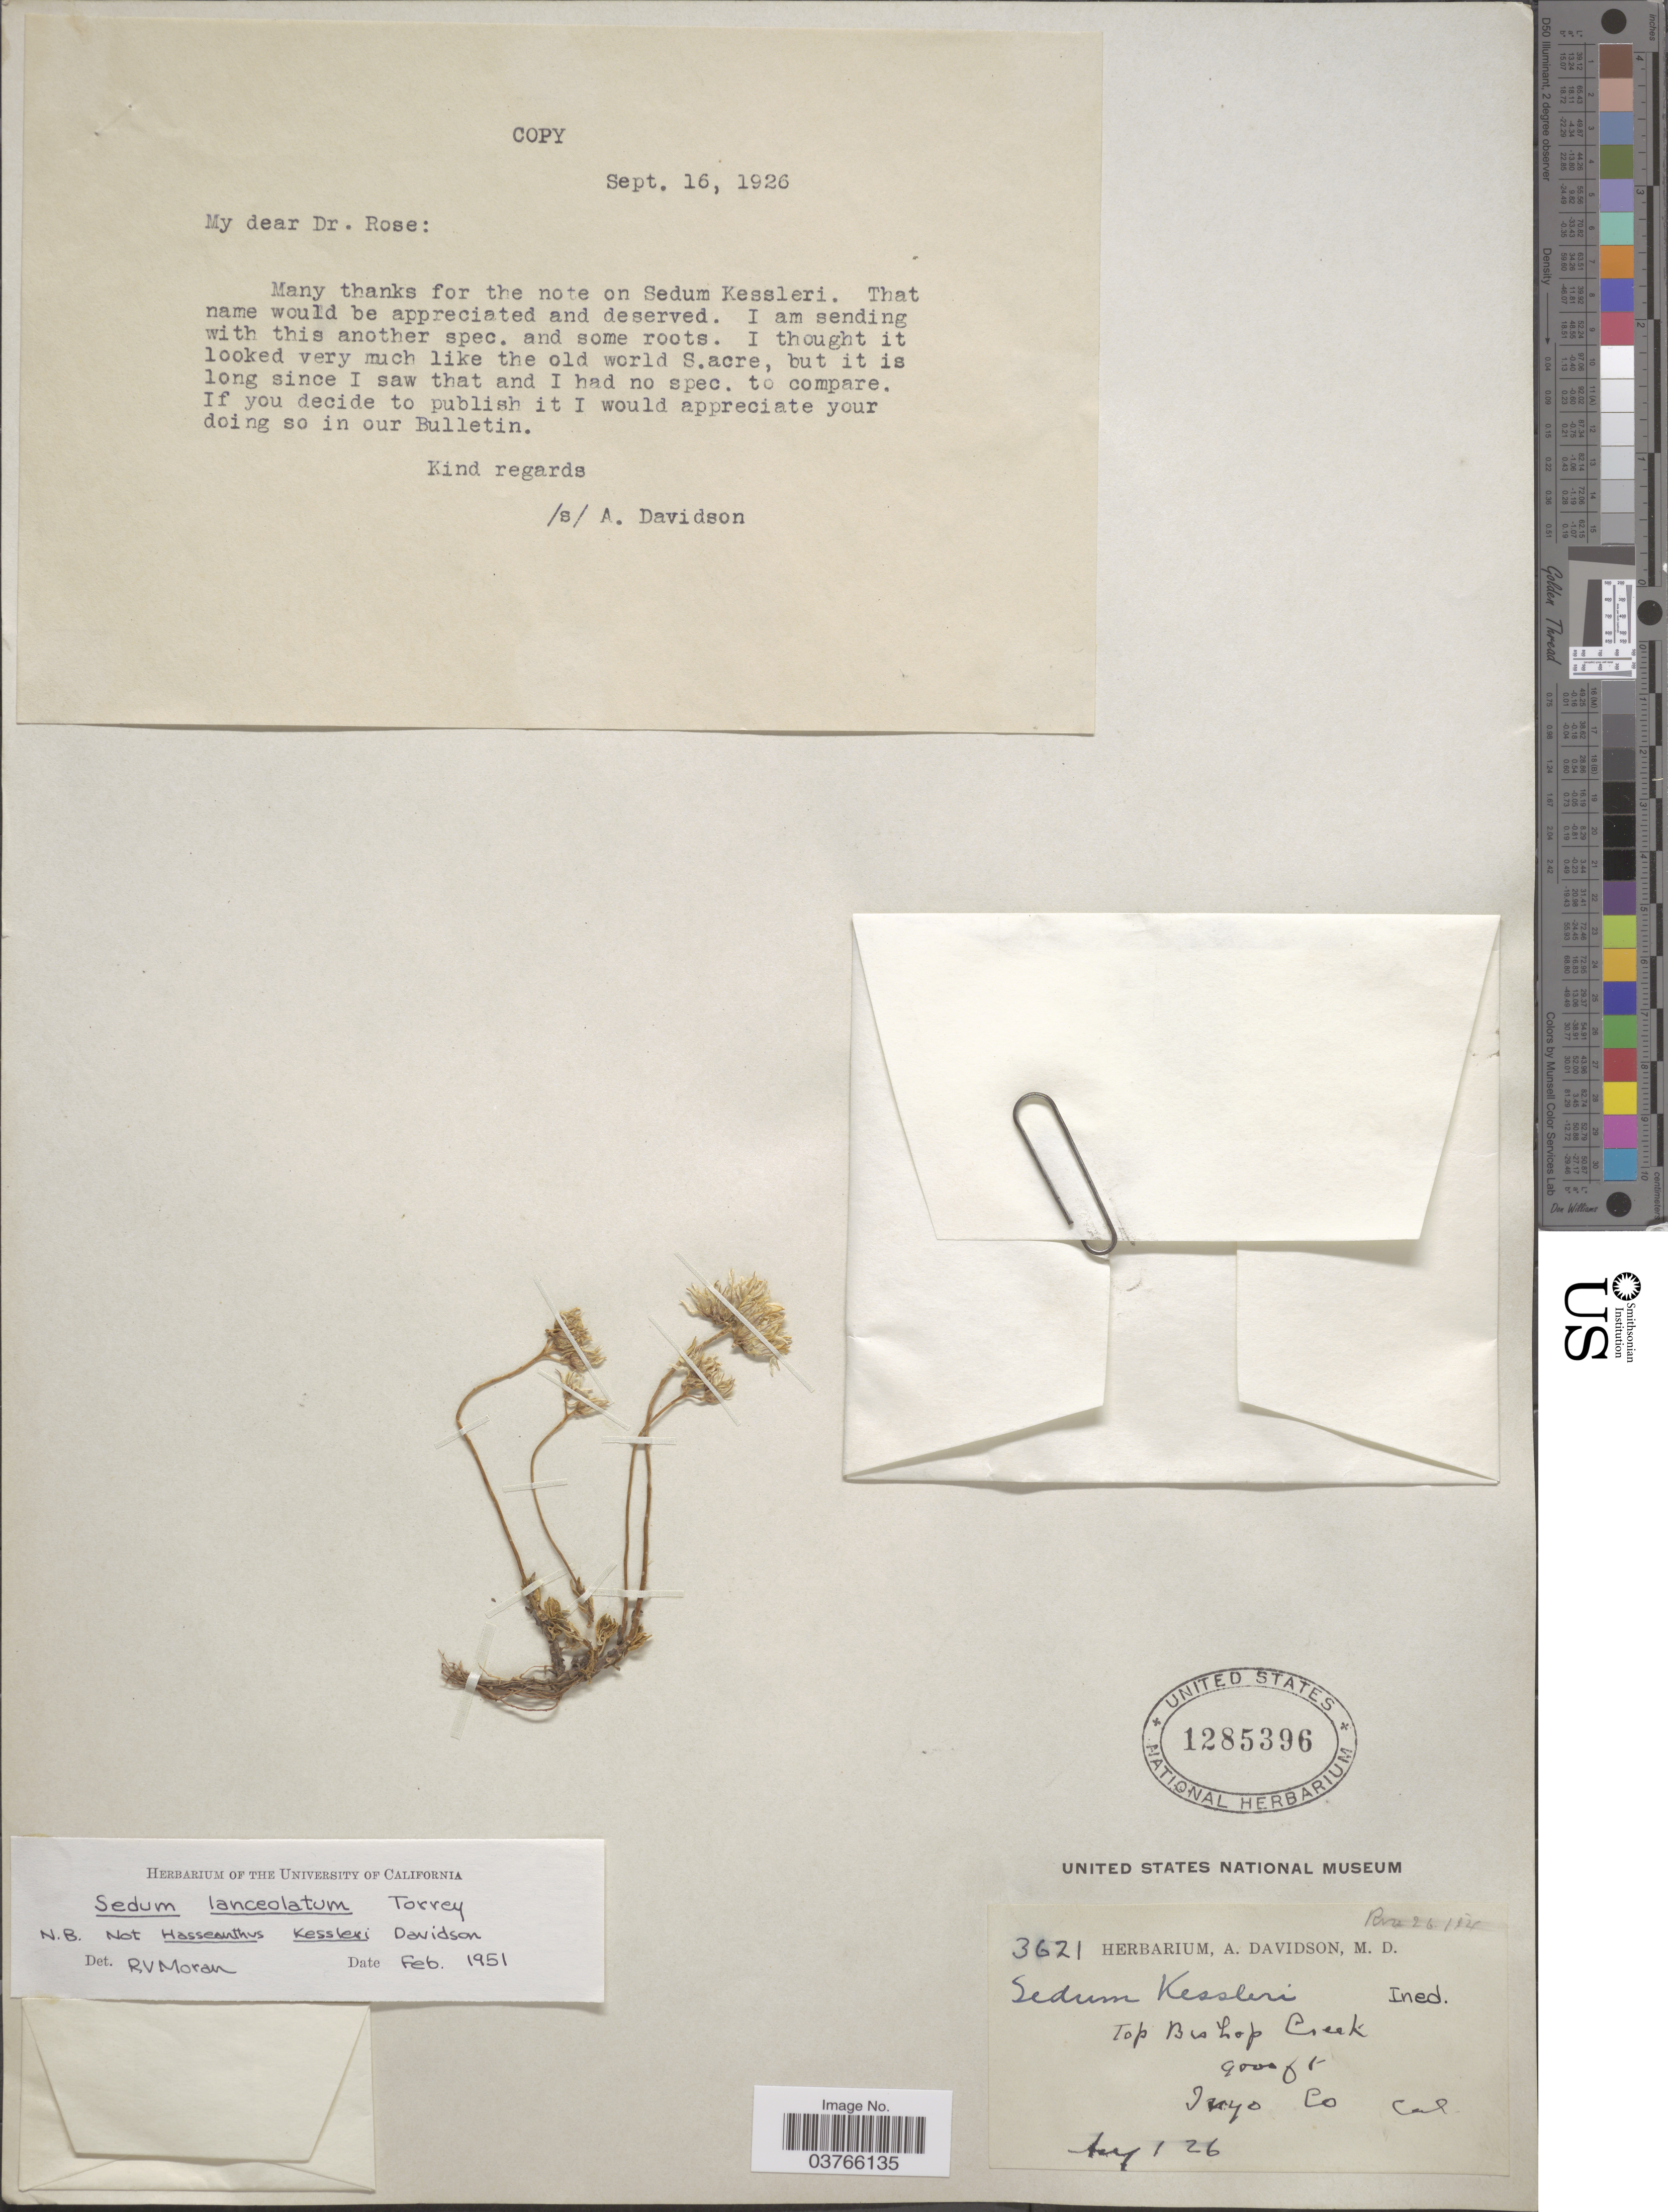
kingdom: Plantae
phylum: Tracheophyta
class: Magnoliopsida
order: Saxifragales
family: Crassulaceae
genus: Sedum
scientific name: Sedum lanceolatum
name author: Torr.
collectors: ex herb. A. Davidson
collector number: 3621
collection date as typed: Transcribed d/m/y: /8/26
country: United States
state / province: California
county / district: Inyo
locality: Top Bishop Creek, Inyo Co.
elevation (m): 2743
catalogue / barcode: US 1285396